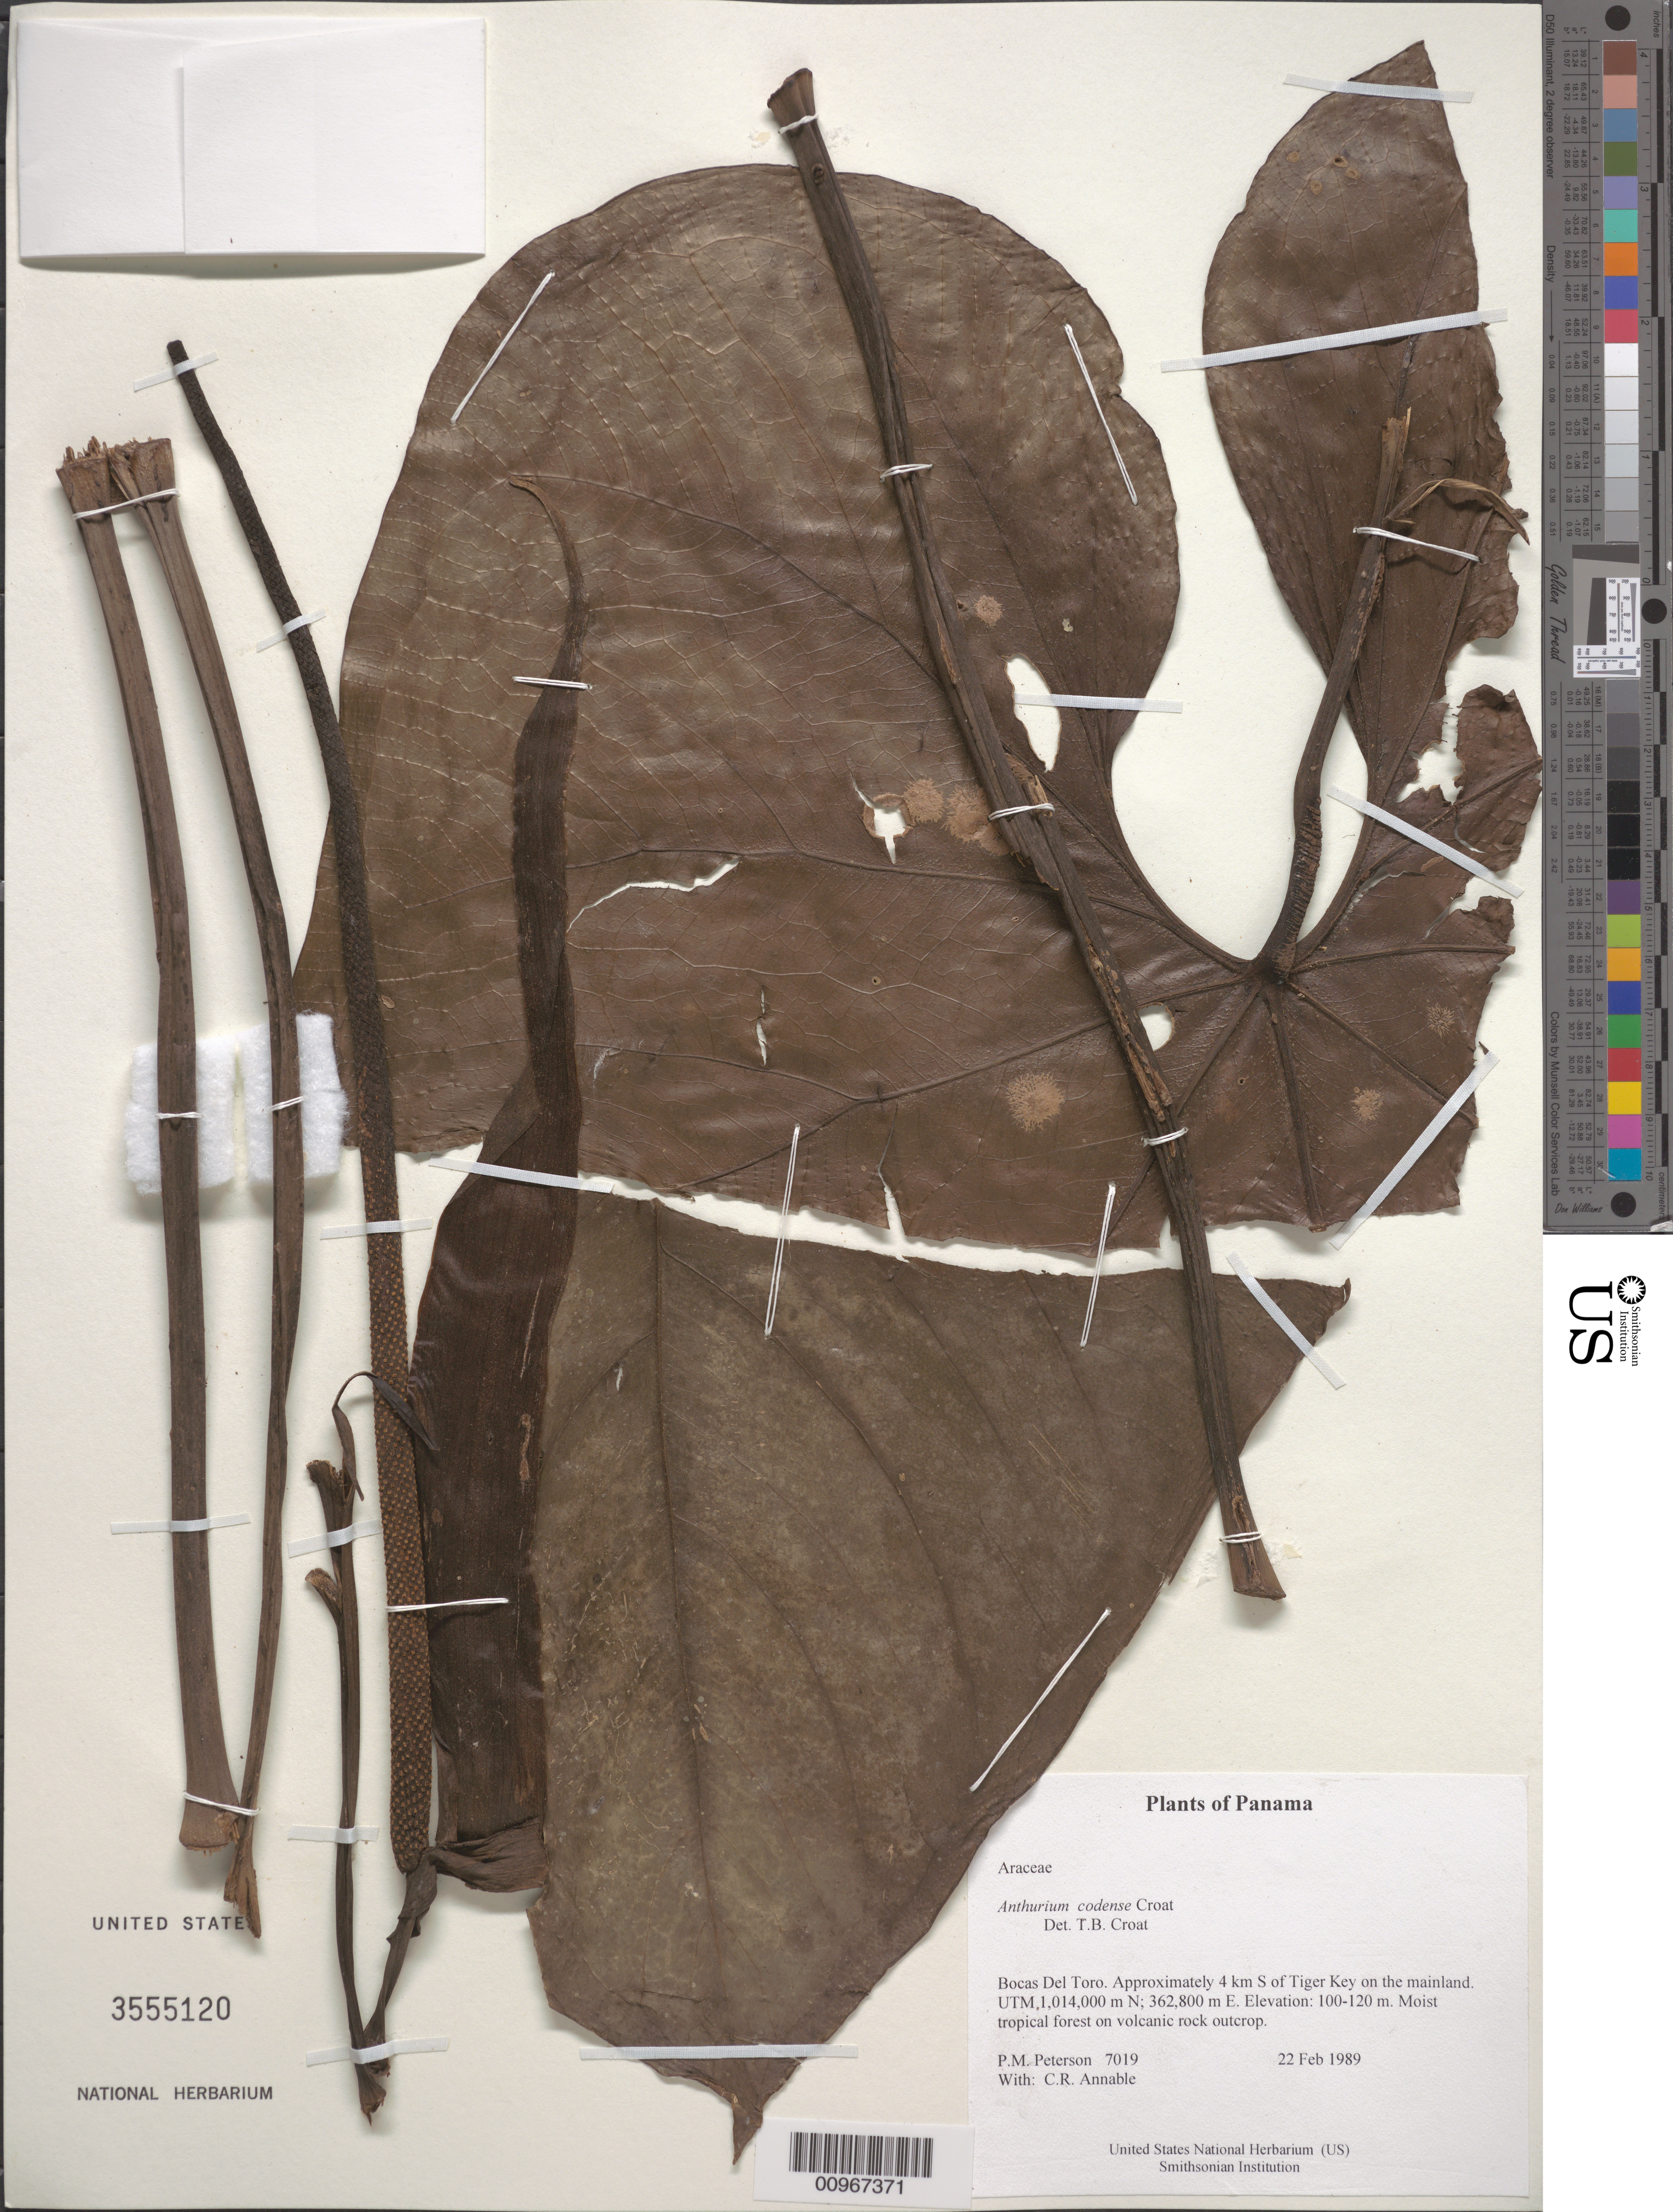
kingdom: Plantae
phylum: Tracheophyta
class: Liliopsida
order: Alismatales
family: Araceae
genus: Anthurium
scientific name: Anthurium codense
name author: Croat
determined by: Croat, Thomas B., Missouri Botanical Garden (MO)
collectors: P. M. Peterson & C. R. Annable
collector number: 07019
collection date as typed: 22 Feb 1989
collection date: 1989-02-22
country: Panama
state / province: Bocas del Toro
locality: Approximately 4 km S of Tiger Key on the mainland. UTM 1,014,000 m N; 362,800 m E.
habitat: Moist tropical forest on volcanic rock outcrop.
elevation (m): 100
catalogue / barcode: US 3555120